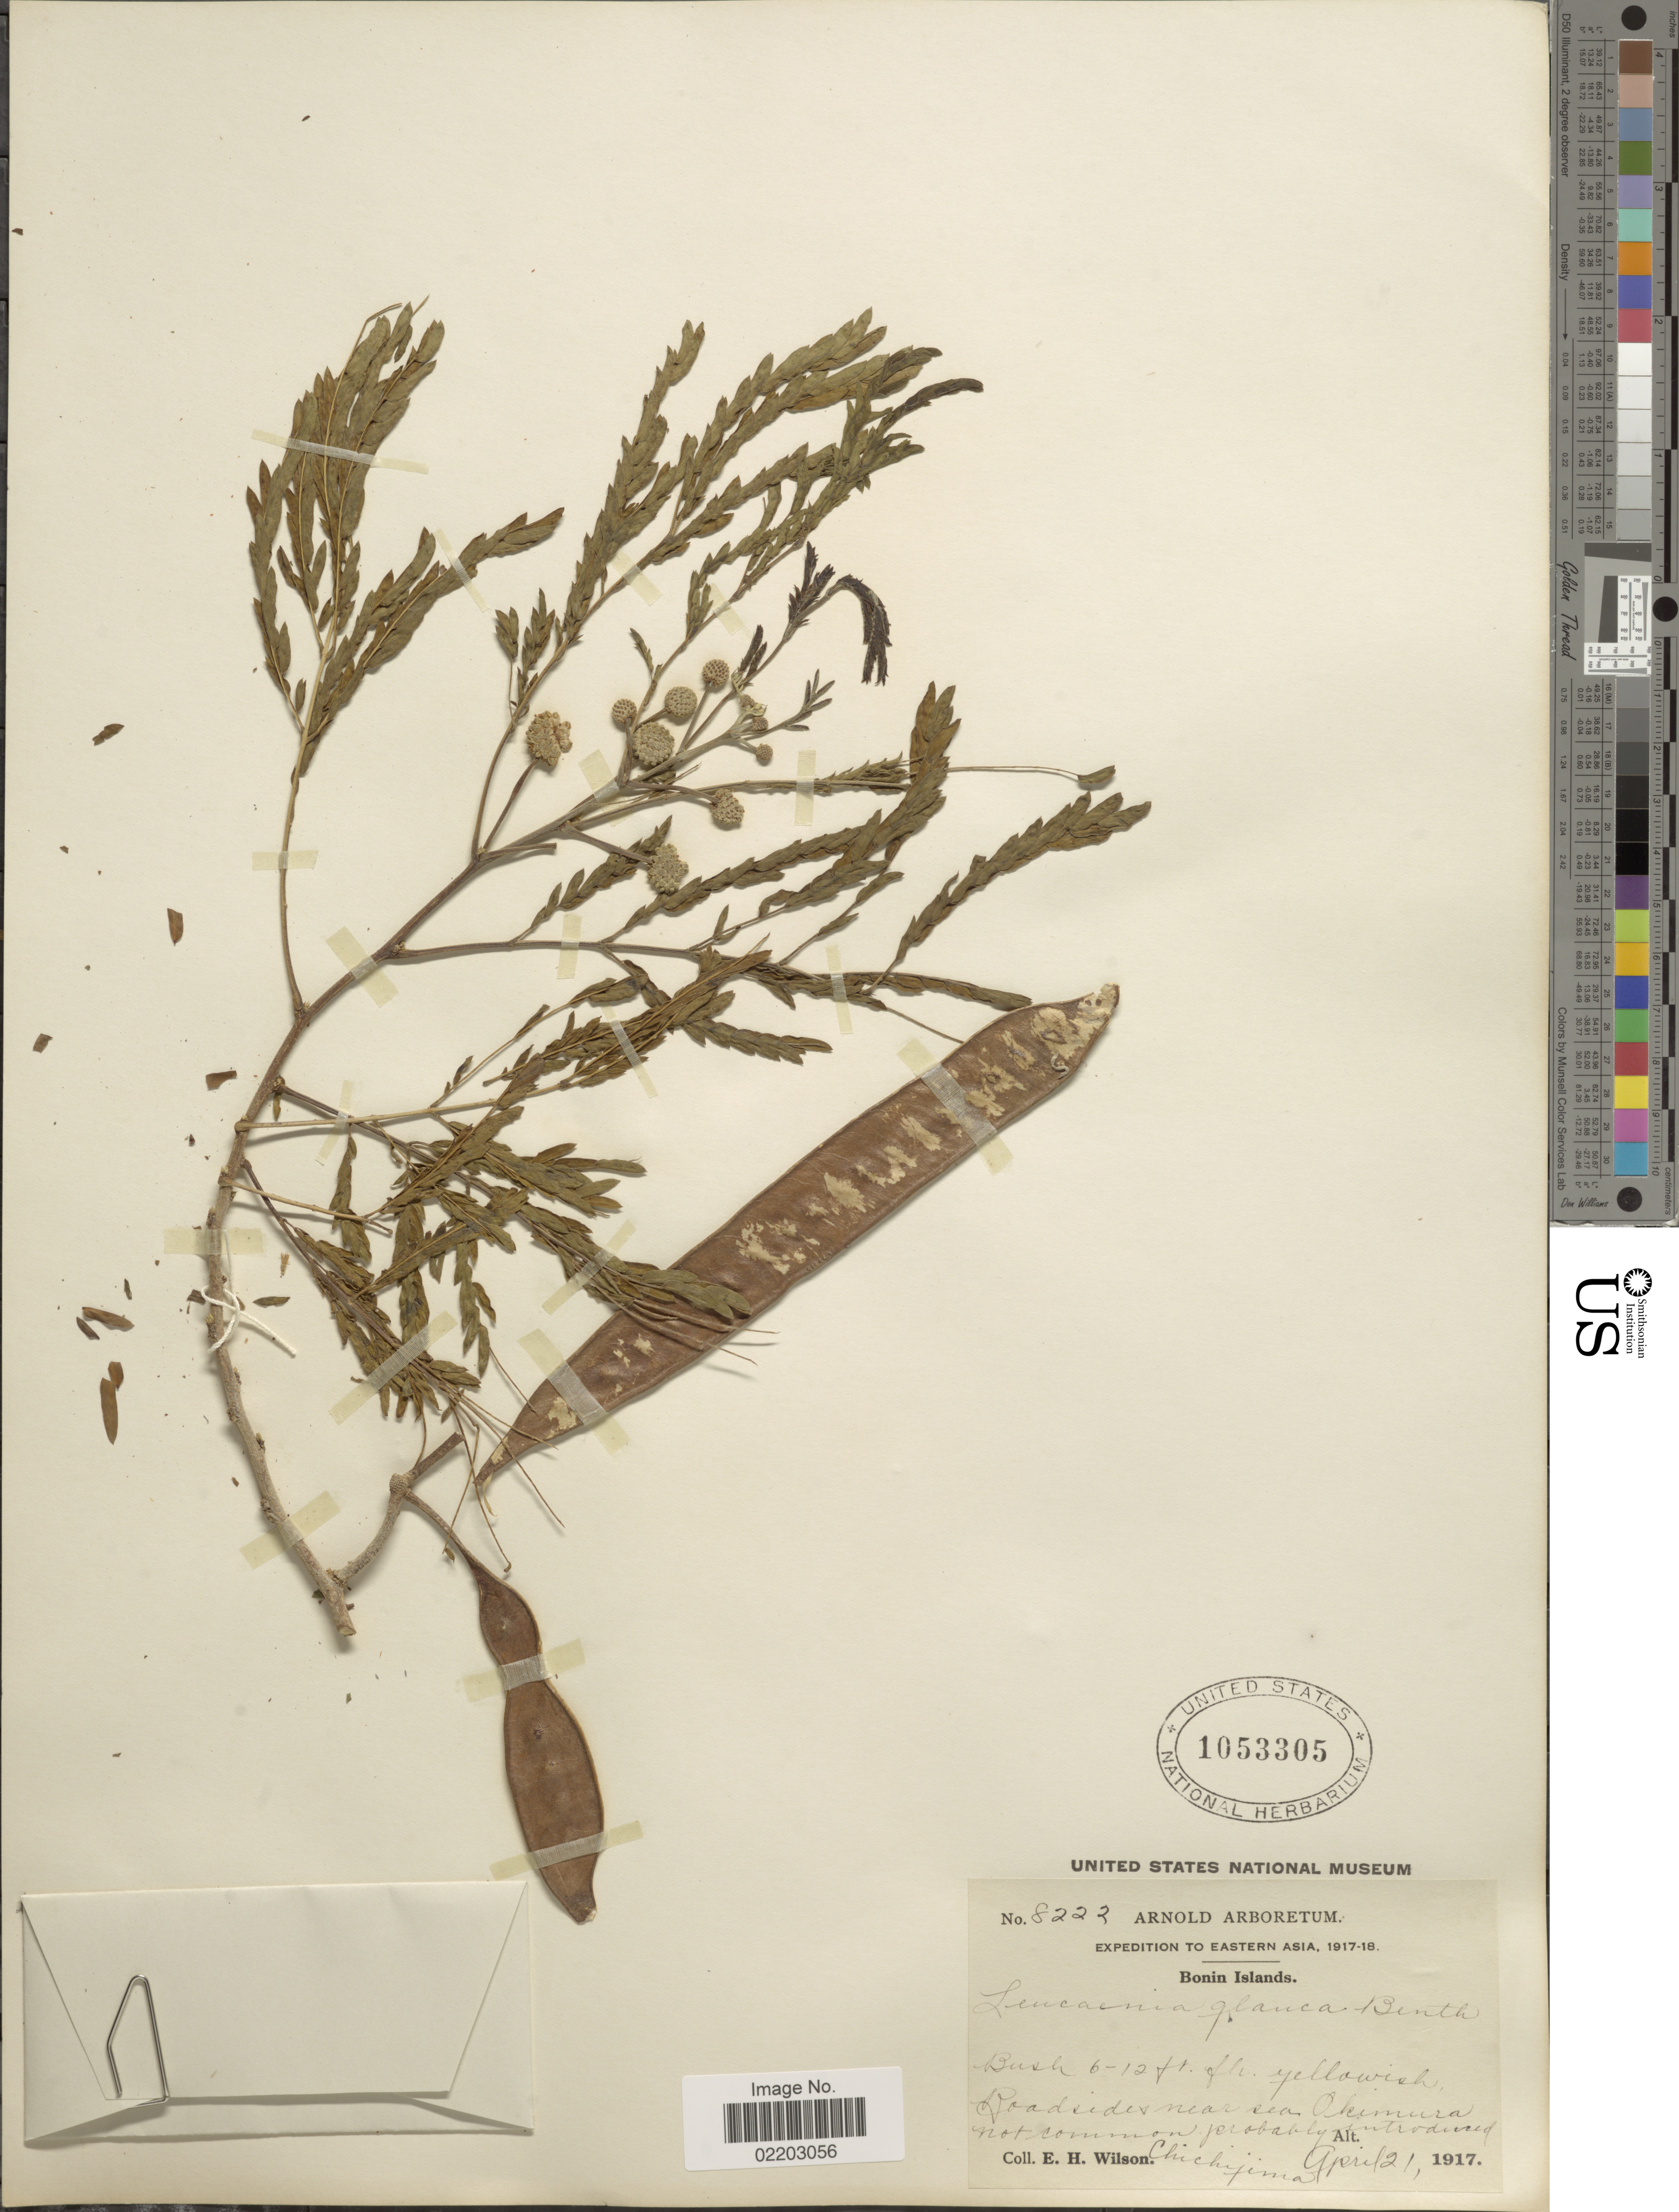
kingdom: Plantae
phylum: Tracheophyta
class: Magnoliopsida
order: Fabales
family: Fabaceae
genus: Leucaena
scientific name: Leucaena leucocephala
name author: (Lam.) de Wit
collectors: E. Wilson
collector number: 8222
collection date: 1917-04-21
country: Japan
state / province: Tokyo, Federal City of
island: Bonin Islands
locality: Bonin Islands. Roadsides near sea Okimura, Chichijima.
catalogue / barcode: US 1053305